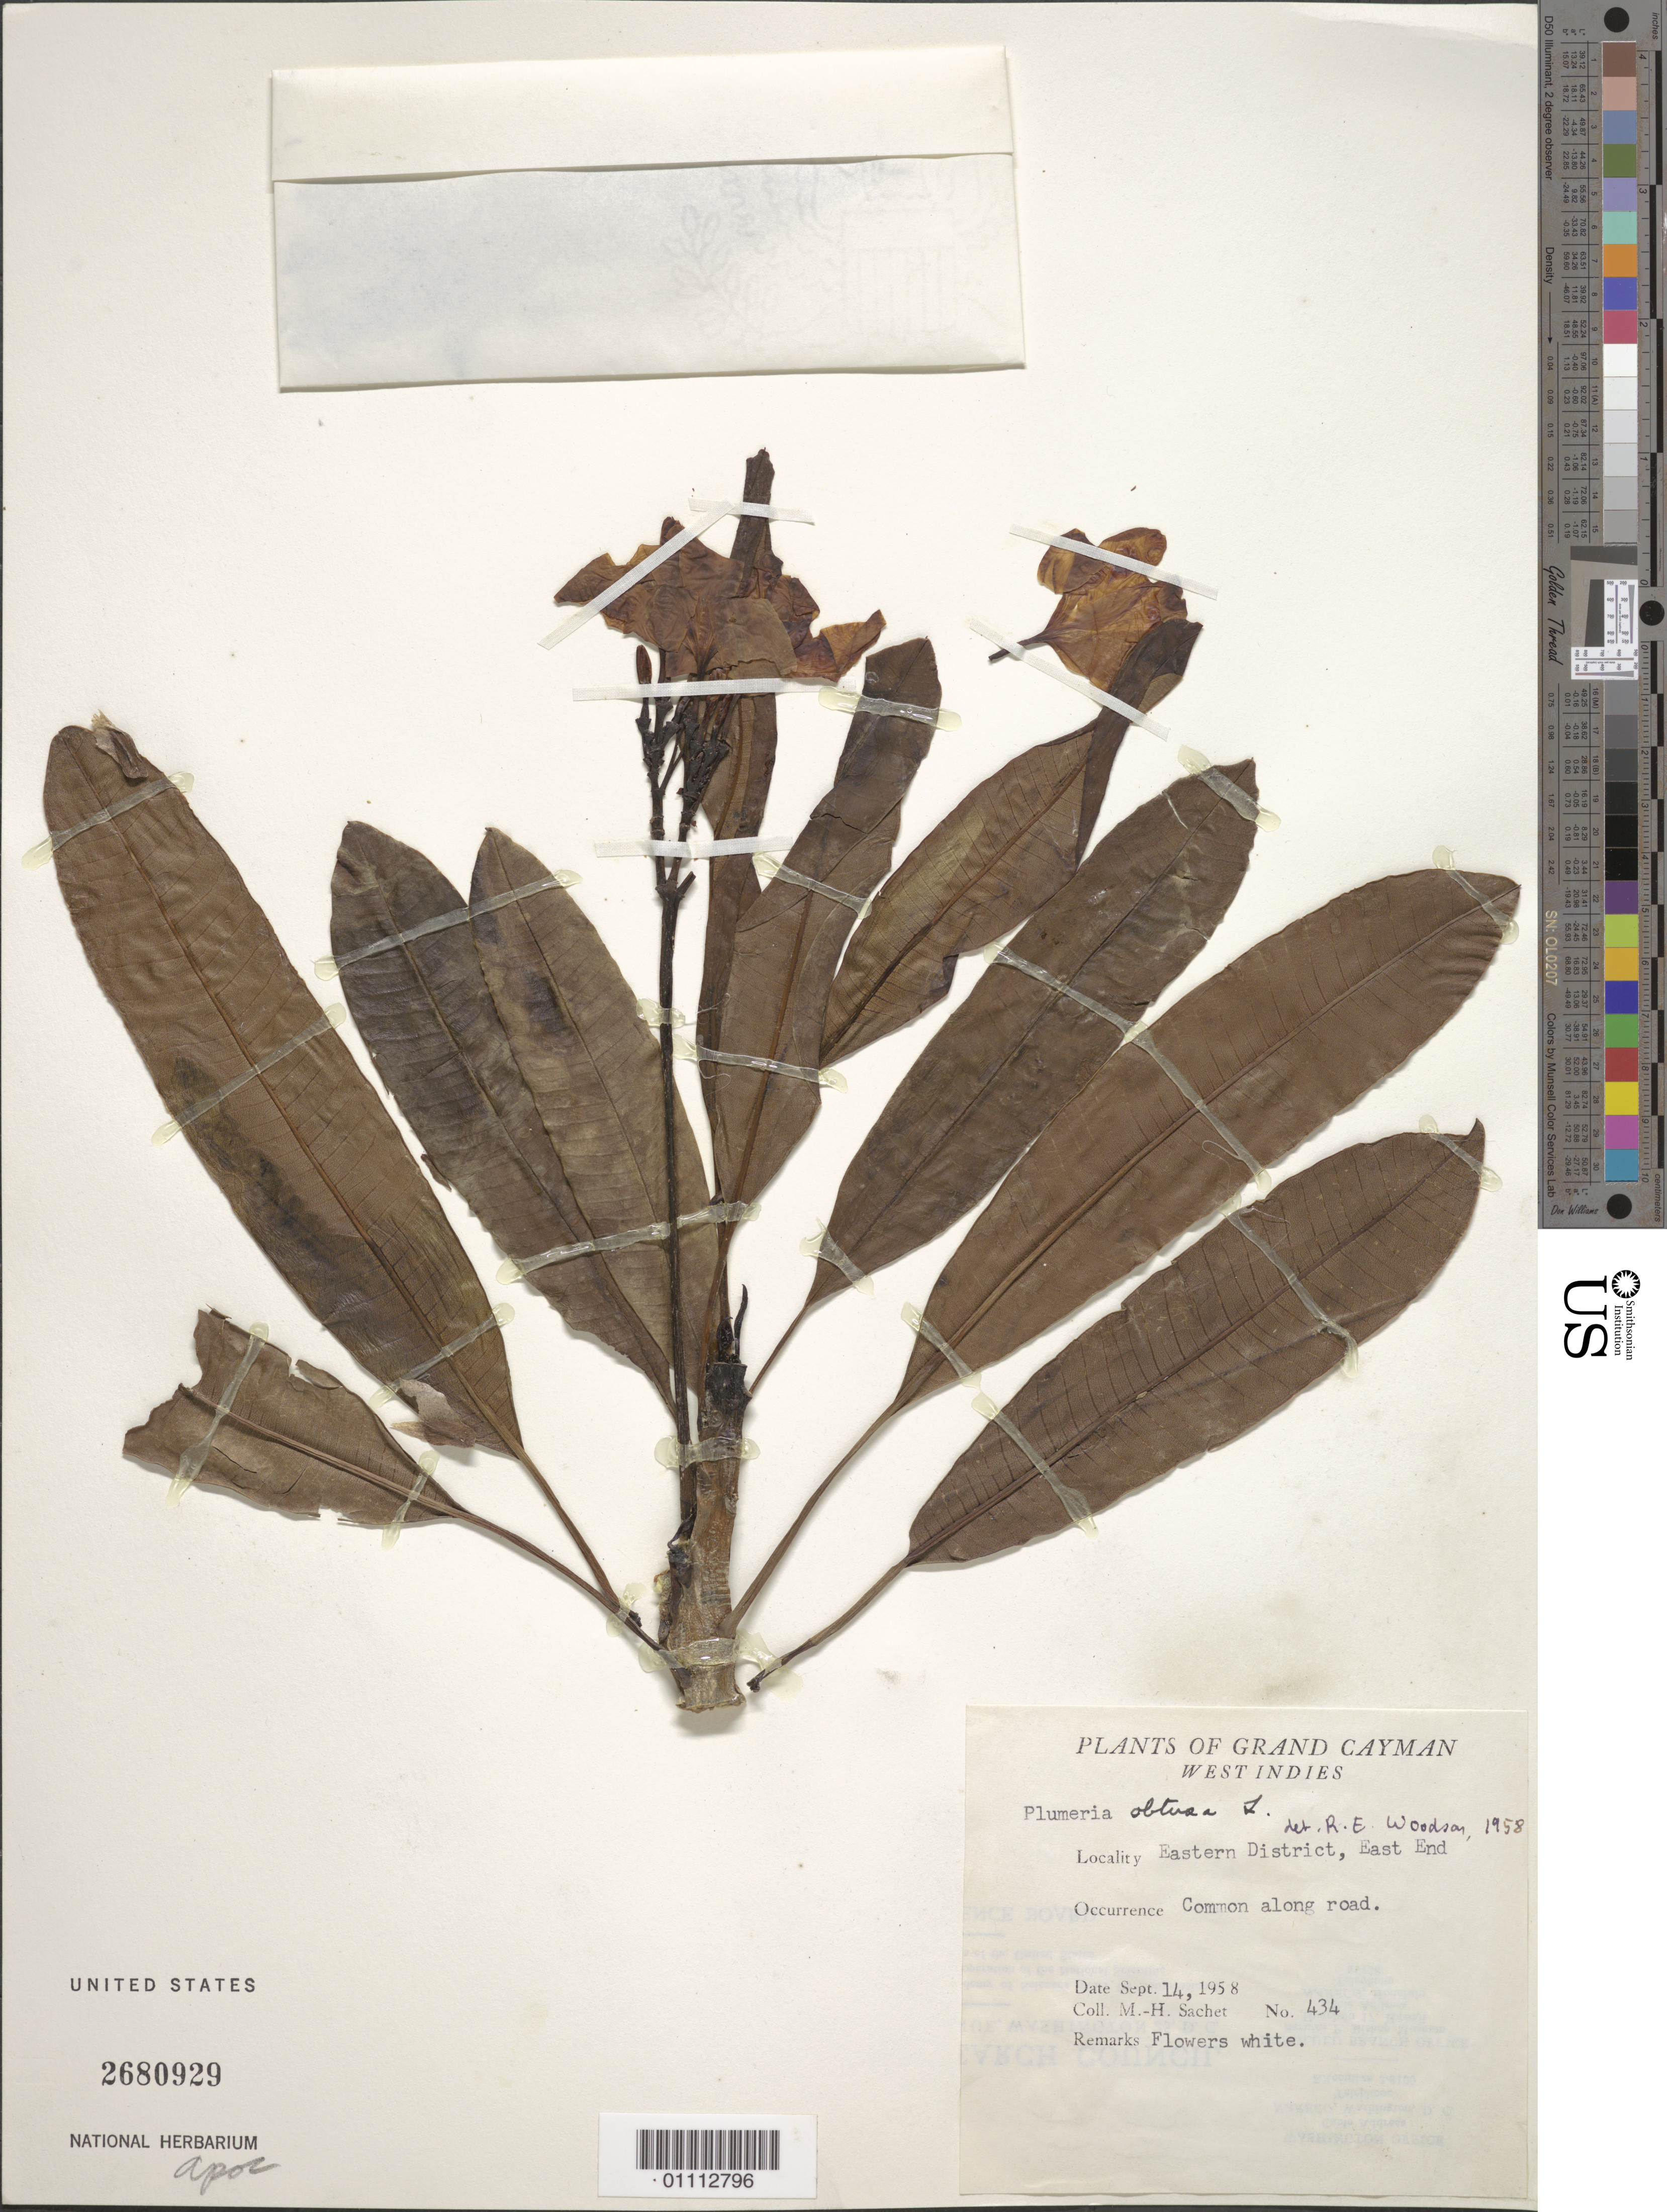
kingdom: Plantae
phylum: Tracheophyta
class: Magnoliopsida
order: Gentianales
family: Apocynaceae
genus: Plumeria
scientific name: Plumeria obtusa var. typica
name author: Woodson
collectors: M.-H. Sachet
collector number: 434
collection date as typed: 14 Sep 1958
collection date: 1958-09-14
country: Cayman Islands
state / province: Eastern Dist.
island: Grand Cayman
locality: Eastern District, East End. Common along road.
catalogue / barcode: US 2680929